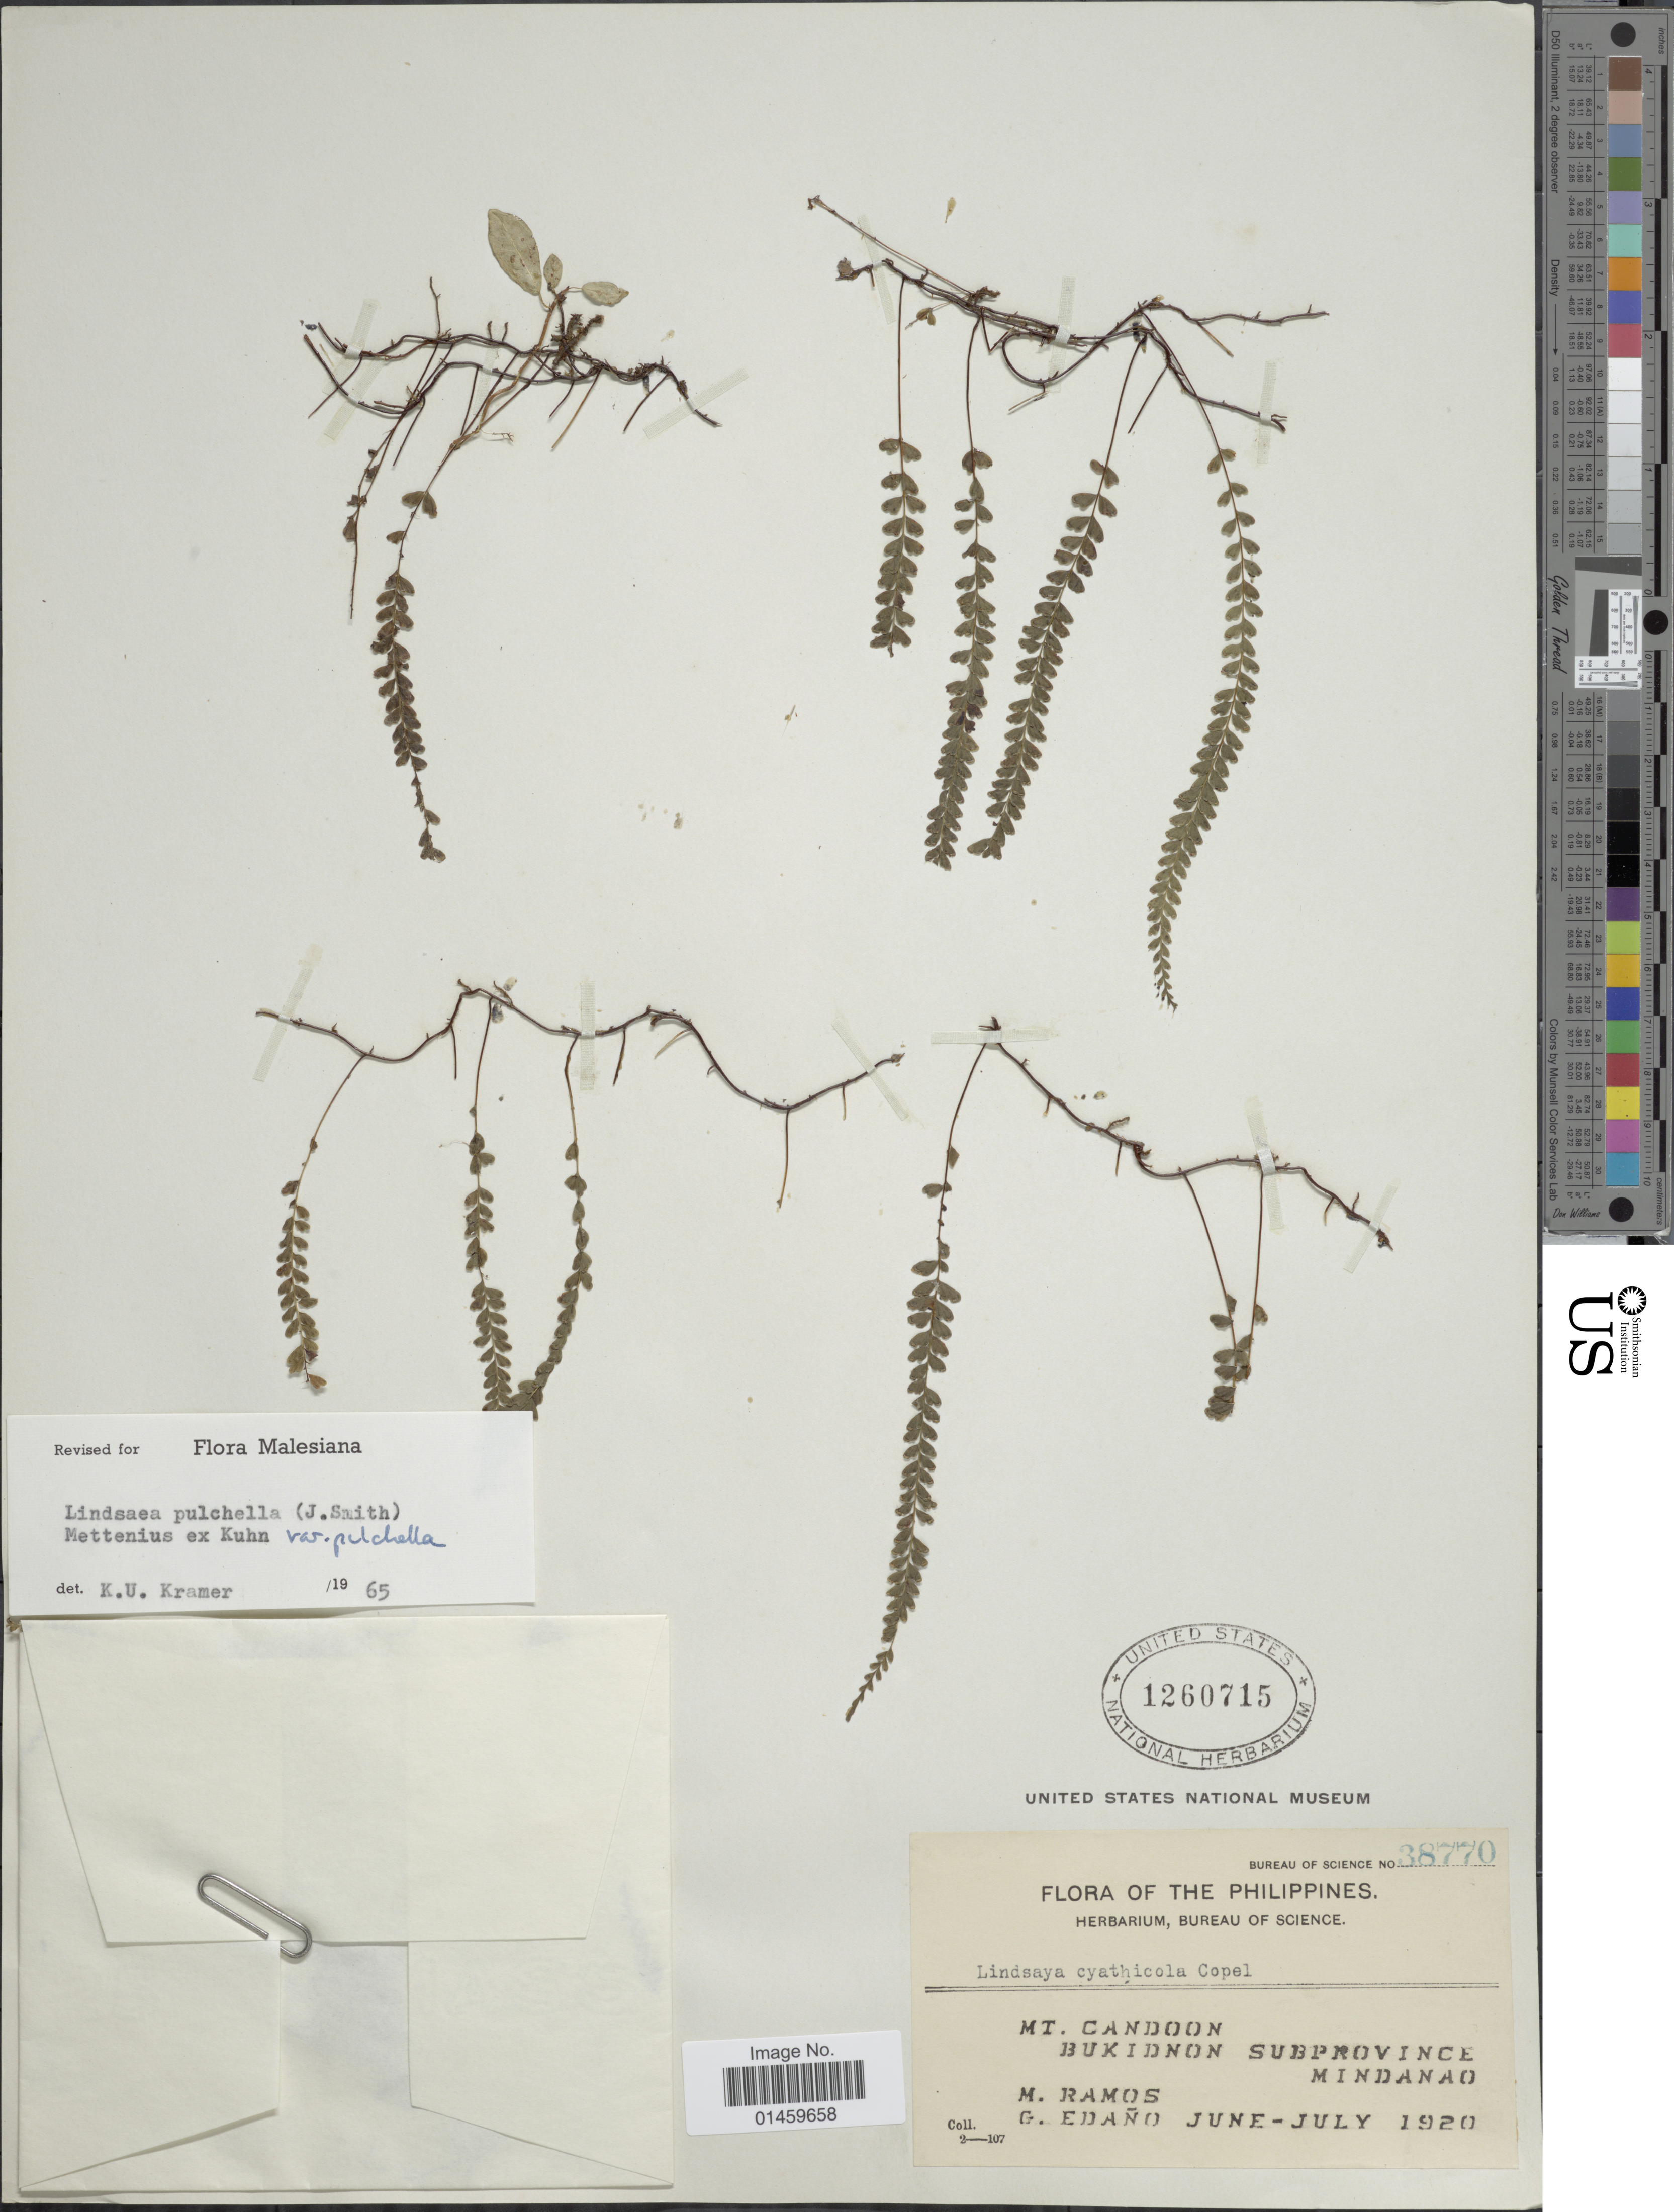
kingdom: Plantae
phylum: Tracheophyta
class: Polypodiopsida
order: Polypodiales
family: Lindsaeaceae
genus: Lindsaea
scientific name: Lindsaea pulchella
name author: (J. Sm.) Mett. ex Kuhn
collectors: M. Ramos & G. Edaño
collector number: Bureau of Science 38770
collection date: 1920-06/1920-07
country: Philippines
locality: Mt. Candoon. Bukidnon Subprovince Mindanao.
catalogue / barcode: US 1260715